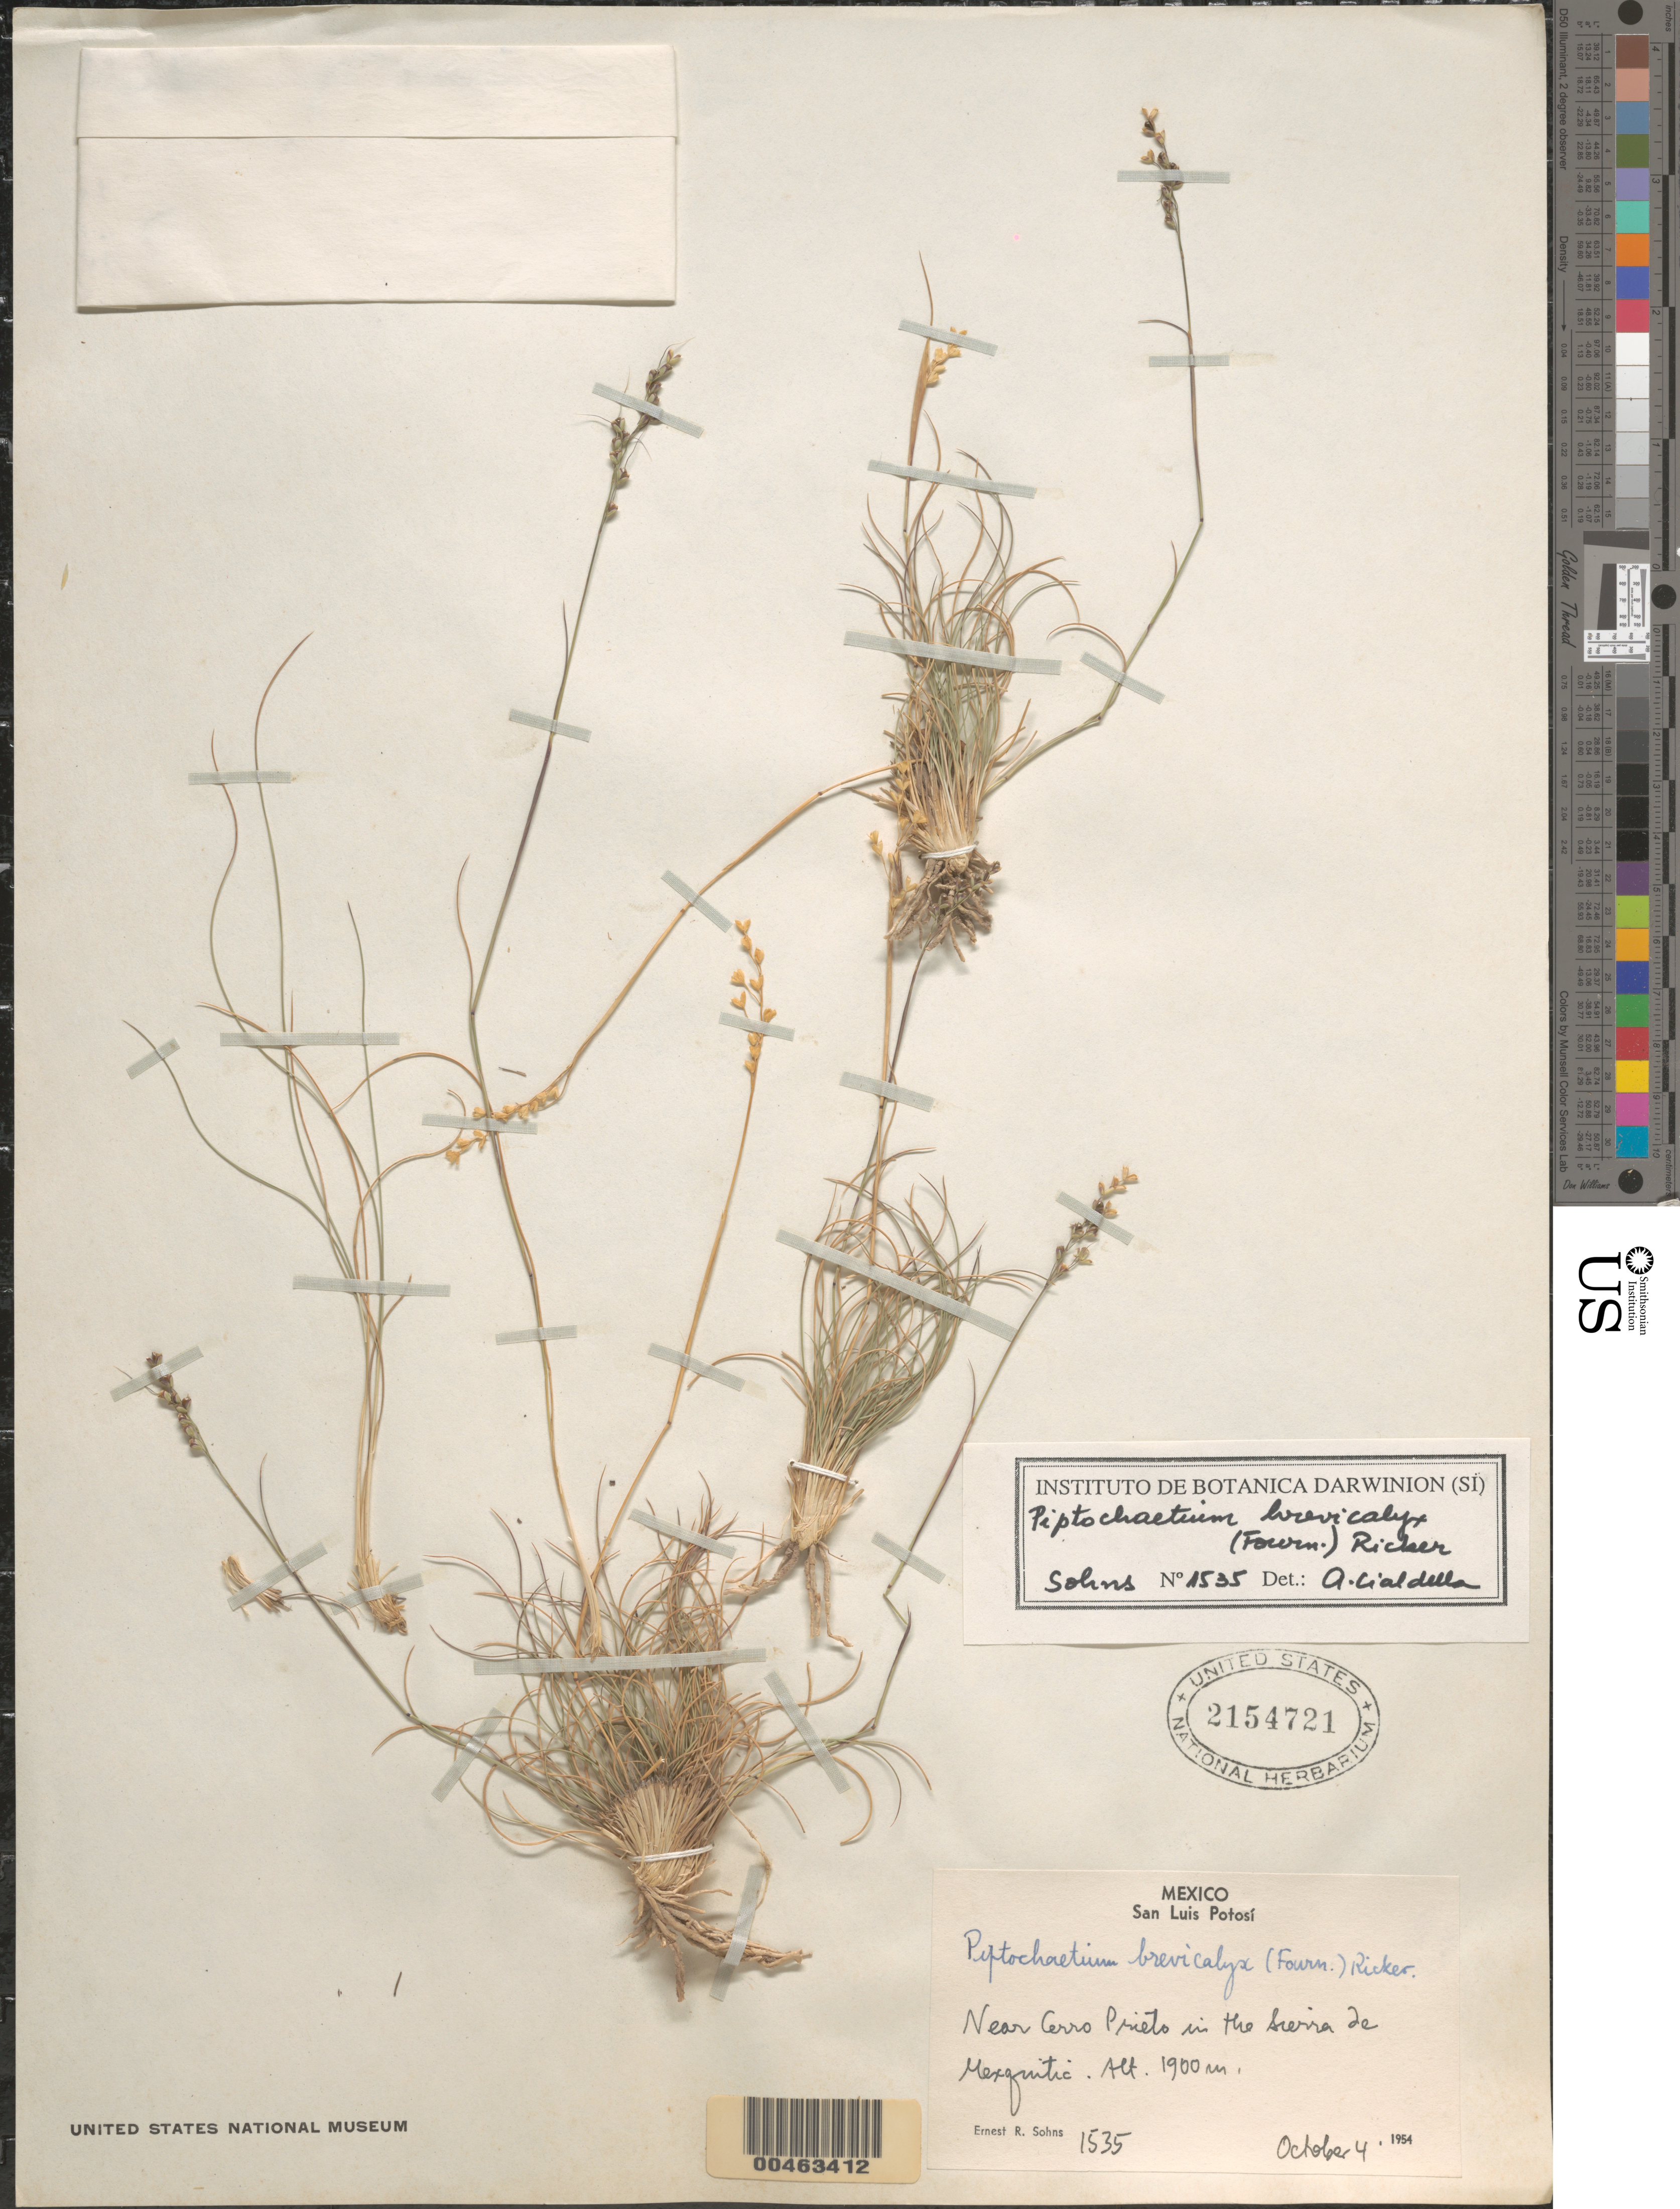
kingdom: Plantae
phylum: Tracheophyta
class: Liliopsida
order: Poales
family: Poaceae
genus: Piptochaetium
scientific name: Piptochaetium brevicalyx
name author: (E. Fourn.)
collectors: E. R. Sohns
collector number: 1535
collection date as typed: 4 Oct 1954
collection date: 1954-10-04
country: Mexico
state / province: San Luis Potosi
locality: Near Cerro Prieto in the Sierra da Mexquitic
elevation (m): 1900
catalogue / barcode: US 2154721